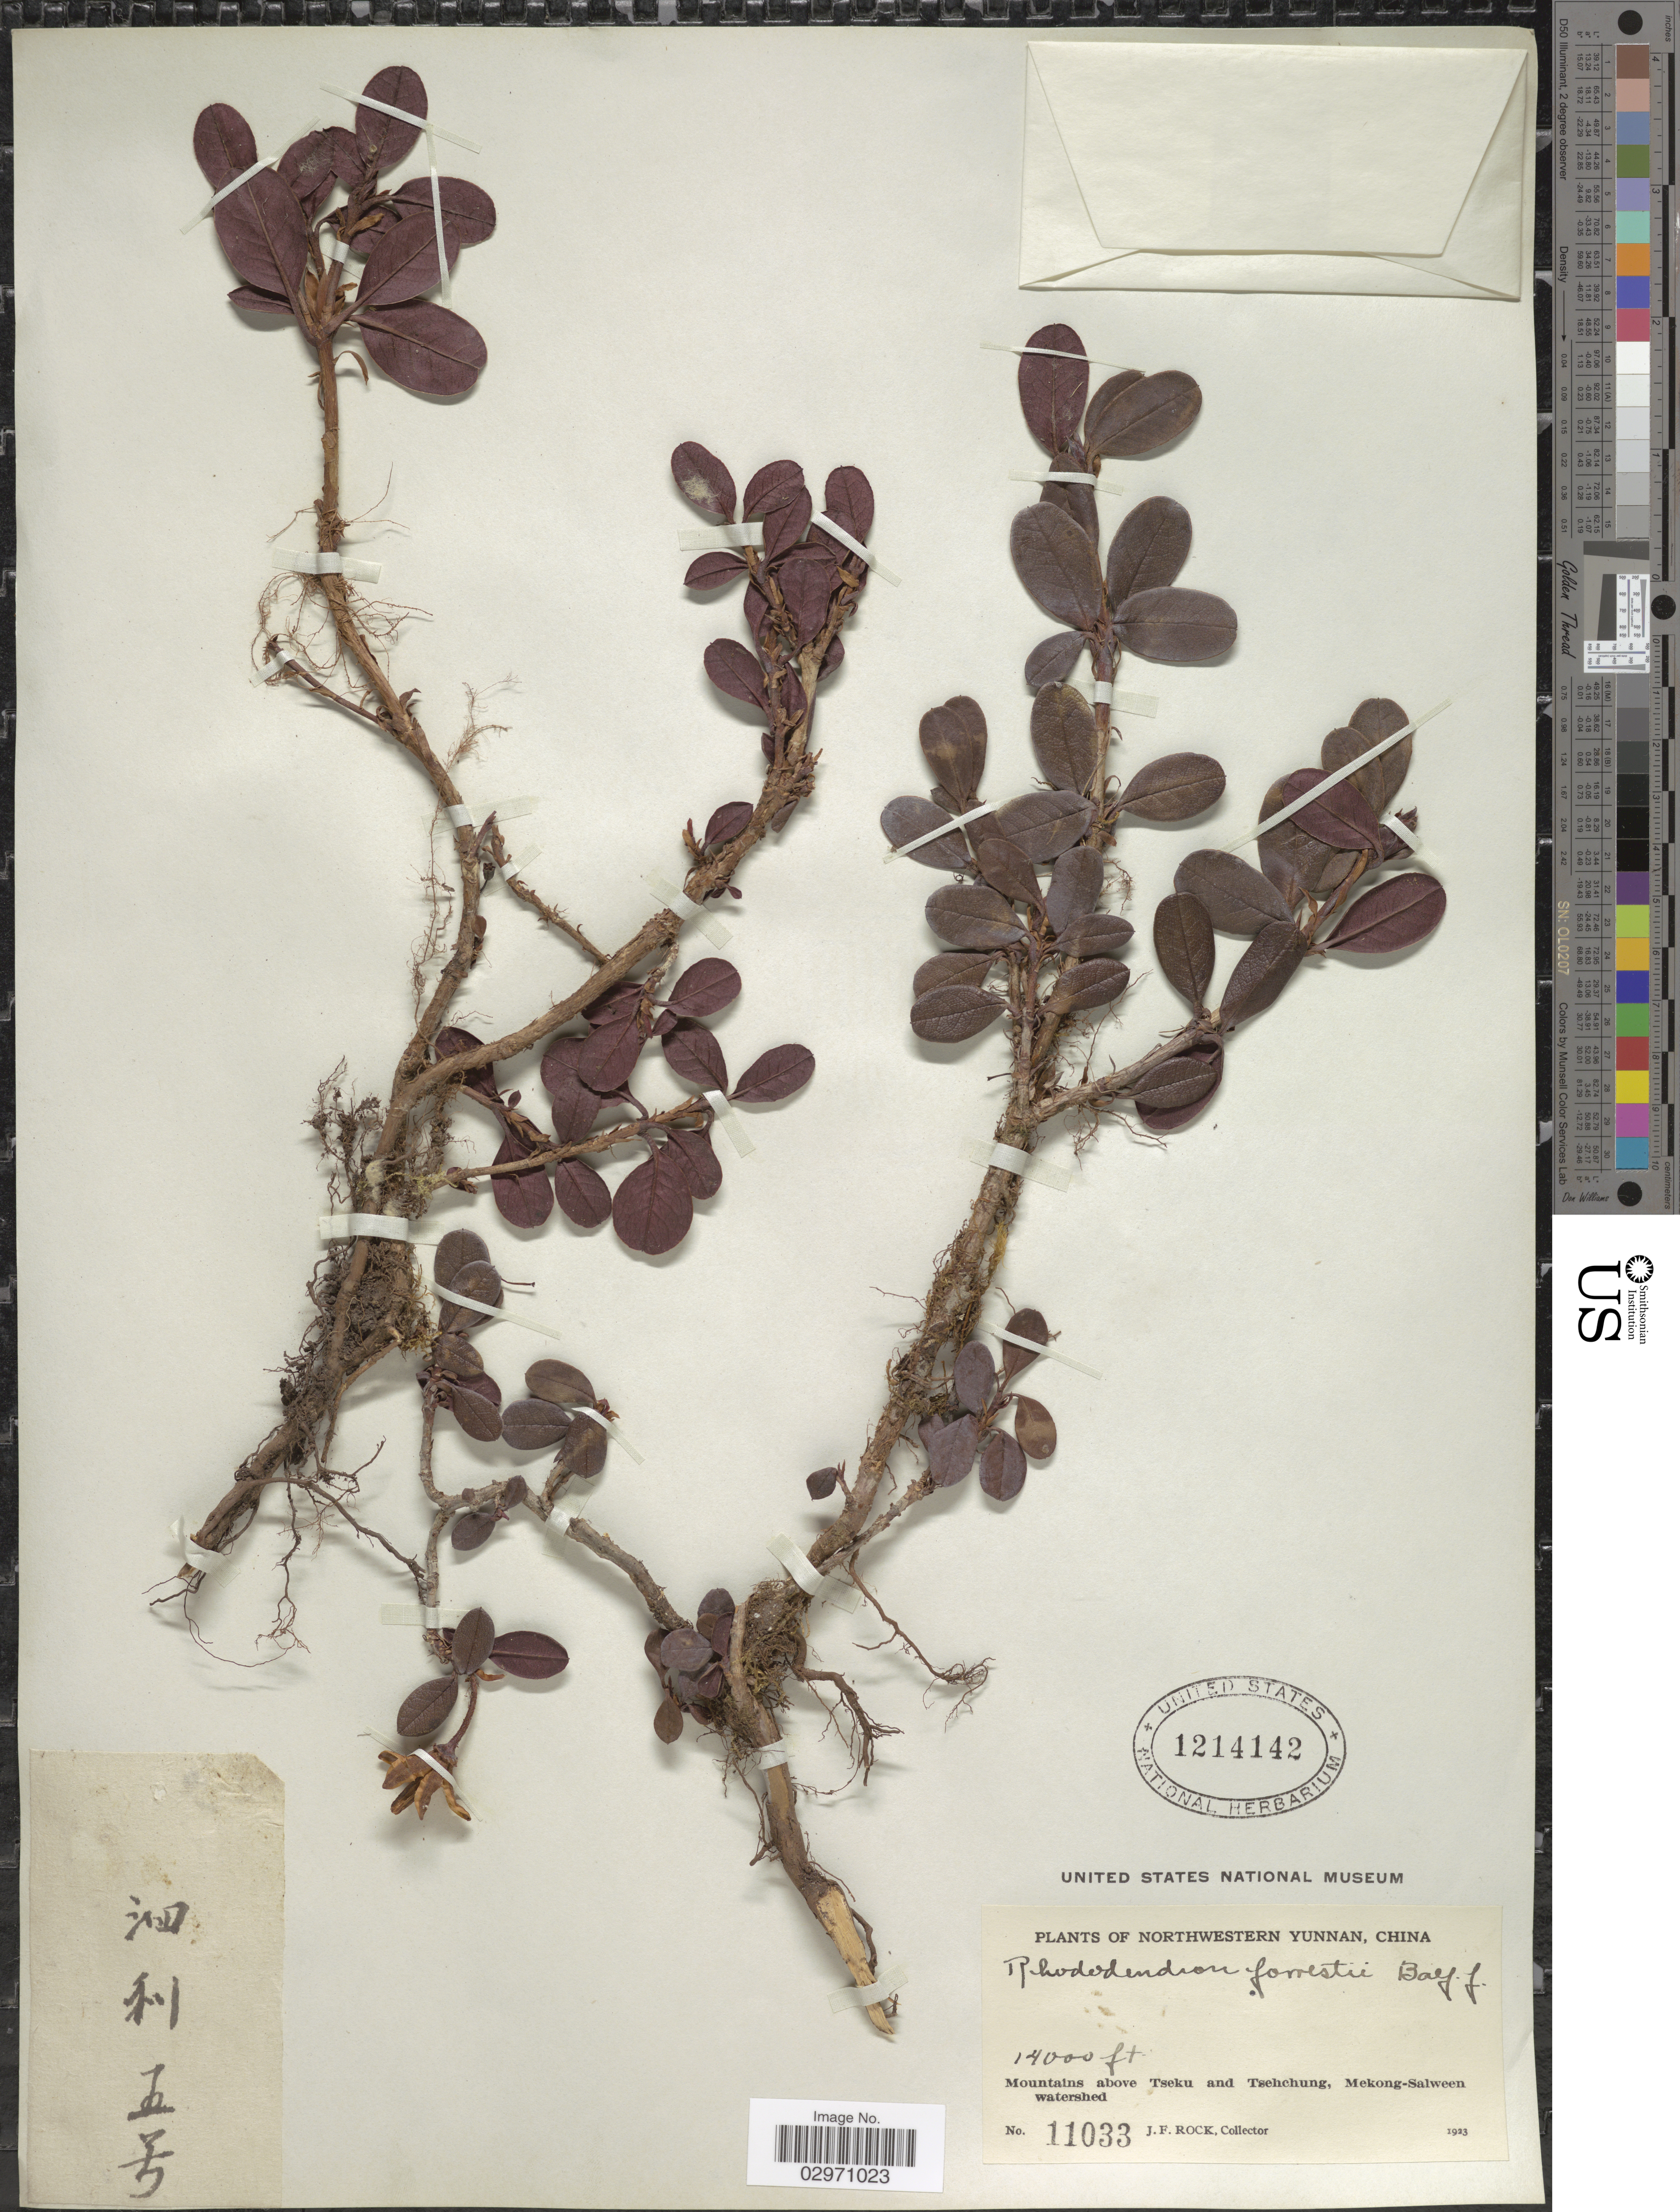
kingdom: Plantae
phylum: Tracheophyta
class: Magnoliopsida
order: Ericales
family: Ericaceae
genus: Rhododendron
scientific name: Rhododendron forrestii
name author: Balf. f. & Diels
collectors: J. Rock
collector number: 11033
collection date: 1923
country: China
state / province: Yunnan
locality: Northwestern Yunnan. Mountains above Tseku and Tsehchung, Mekong-Salween watershed.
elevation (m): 4267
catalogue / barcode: US 1214142